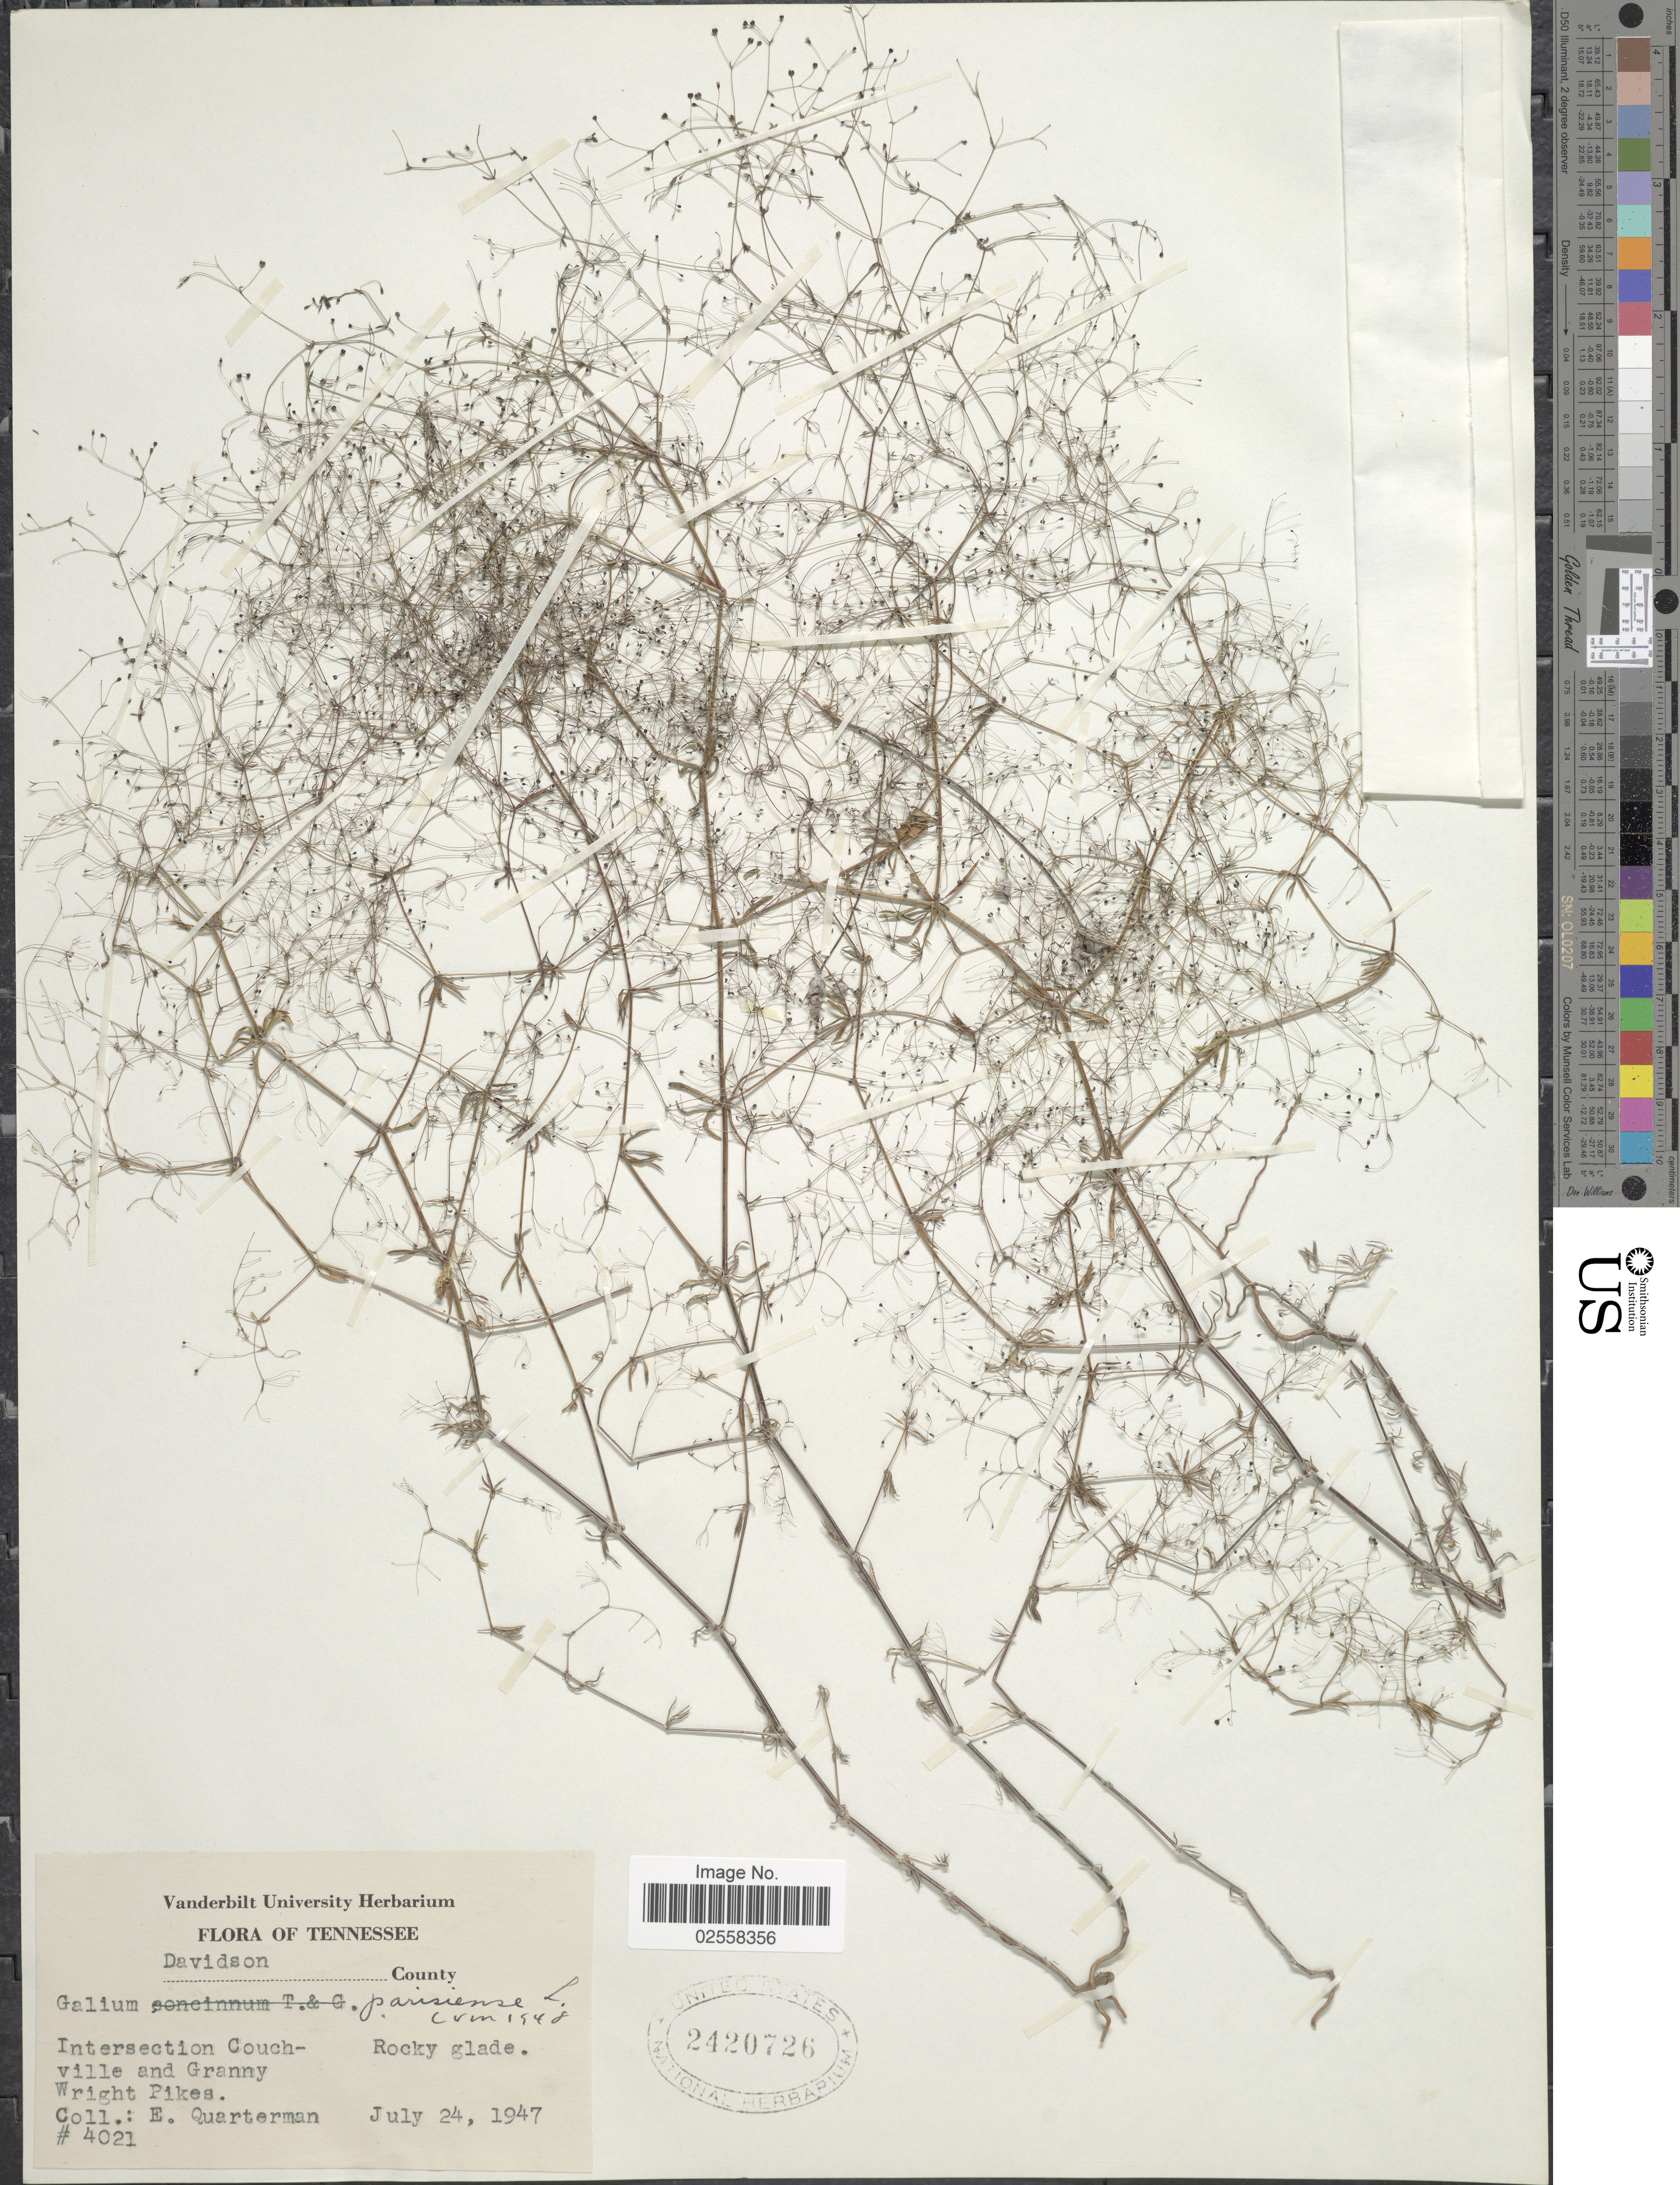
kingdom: Plantae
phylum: Tracheophyta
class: Magnoliopsida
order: Gentianales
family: Rubiaceae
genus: Galium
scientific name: Galium parisiense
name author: L.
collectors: E. Quarterman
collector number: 4021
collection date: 1947-07-24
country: United States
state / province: Tennessee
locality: Davidson County, Intersection Couchville and Granny Wright Pikes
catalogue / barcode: US 2420726